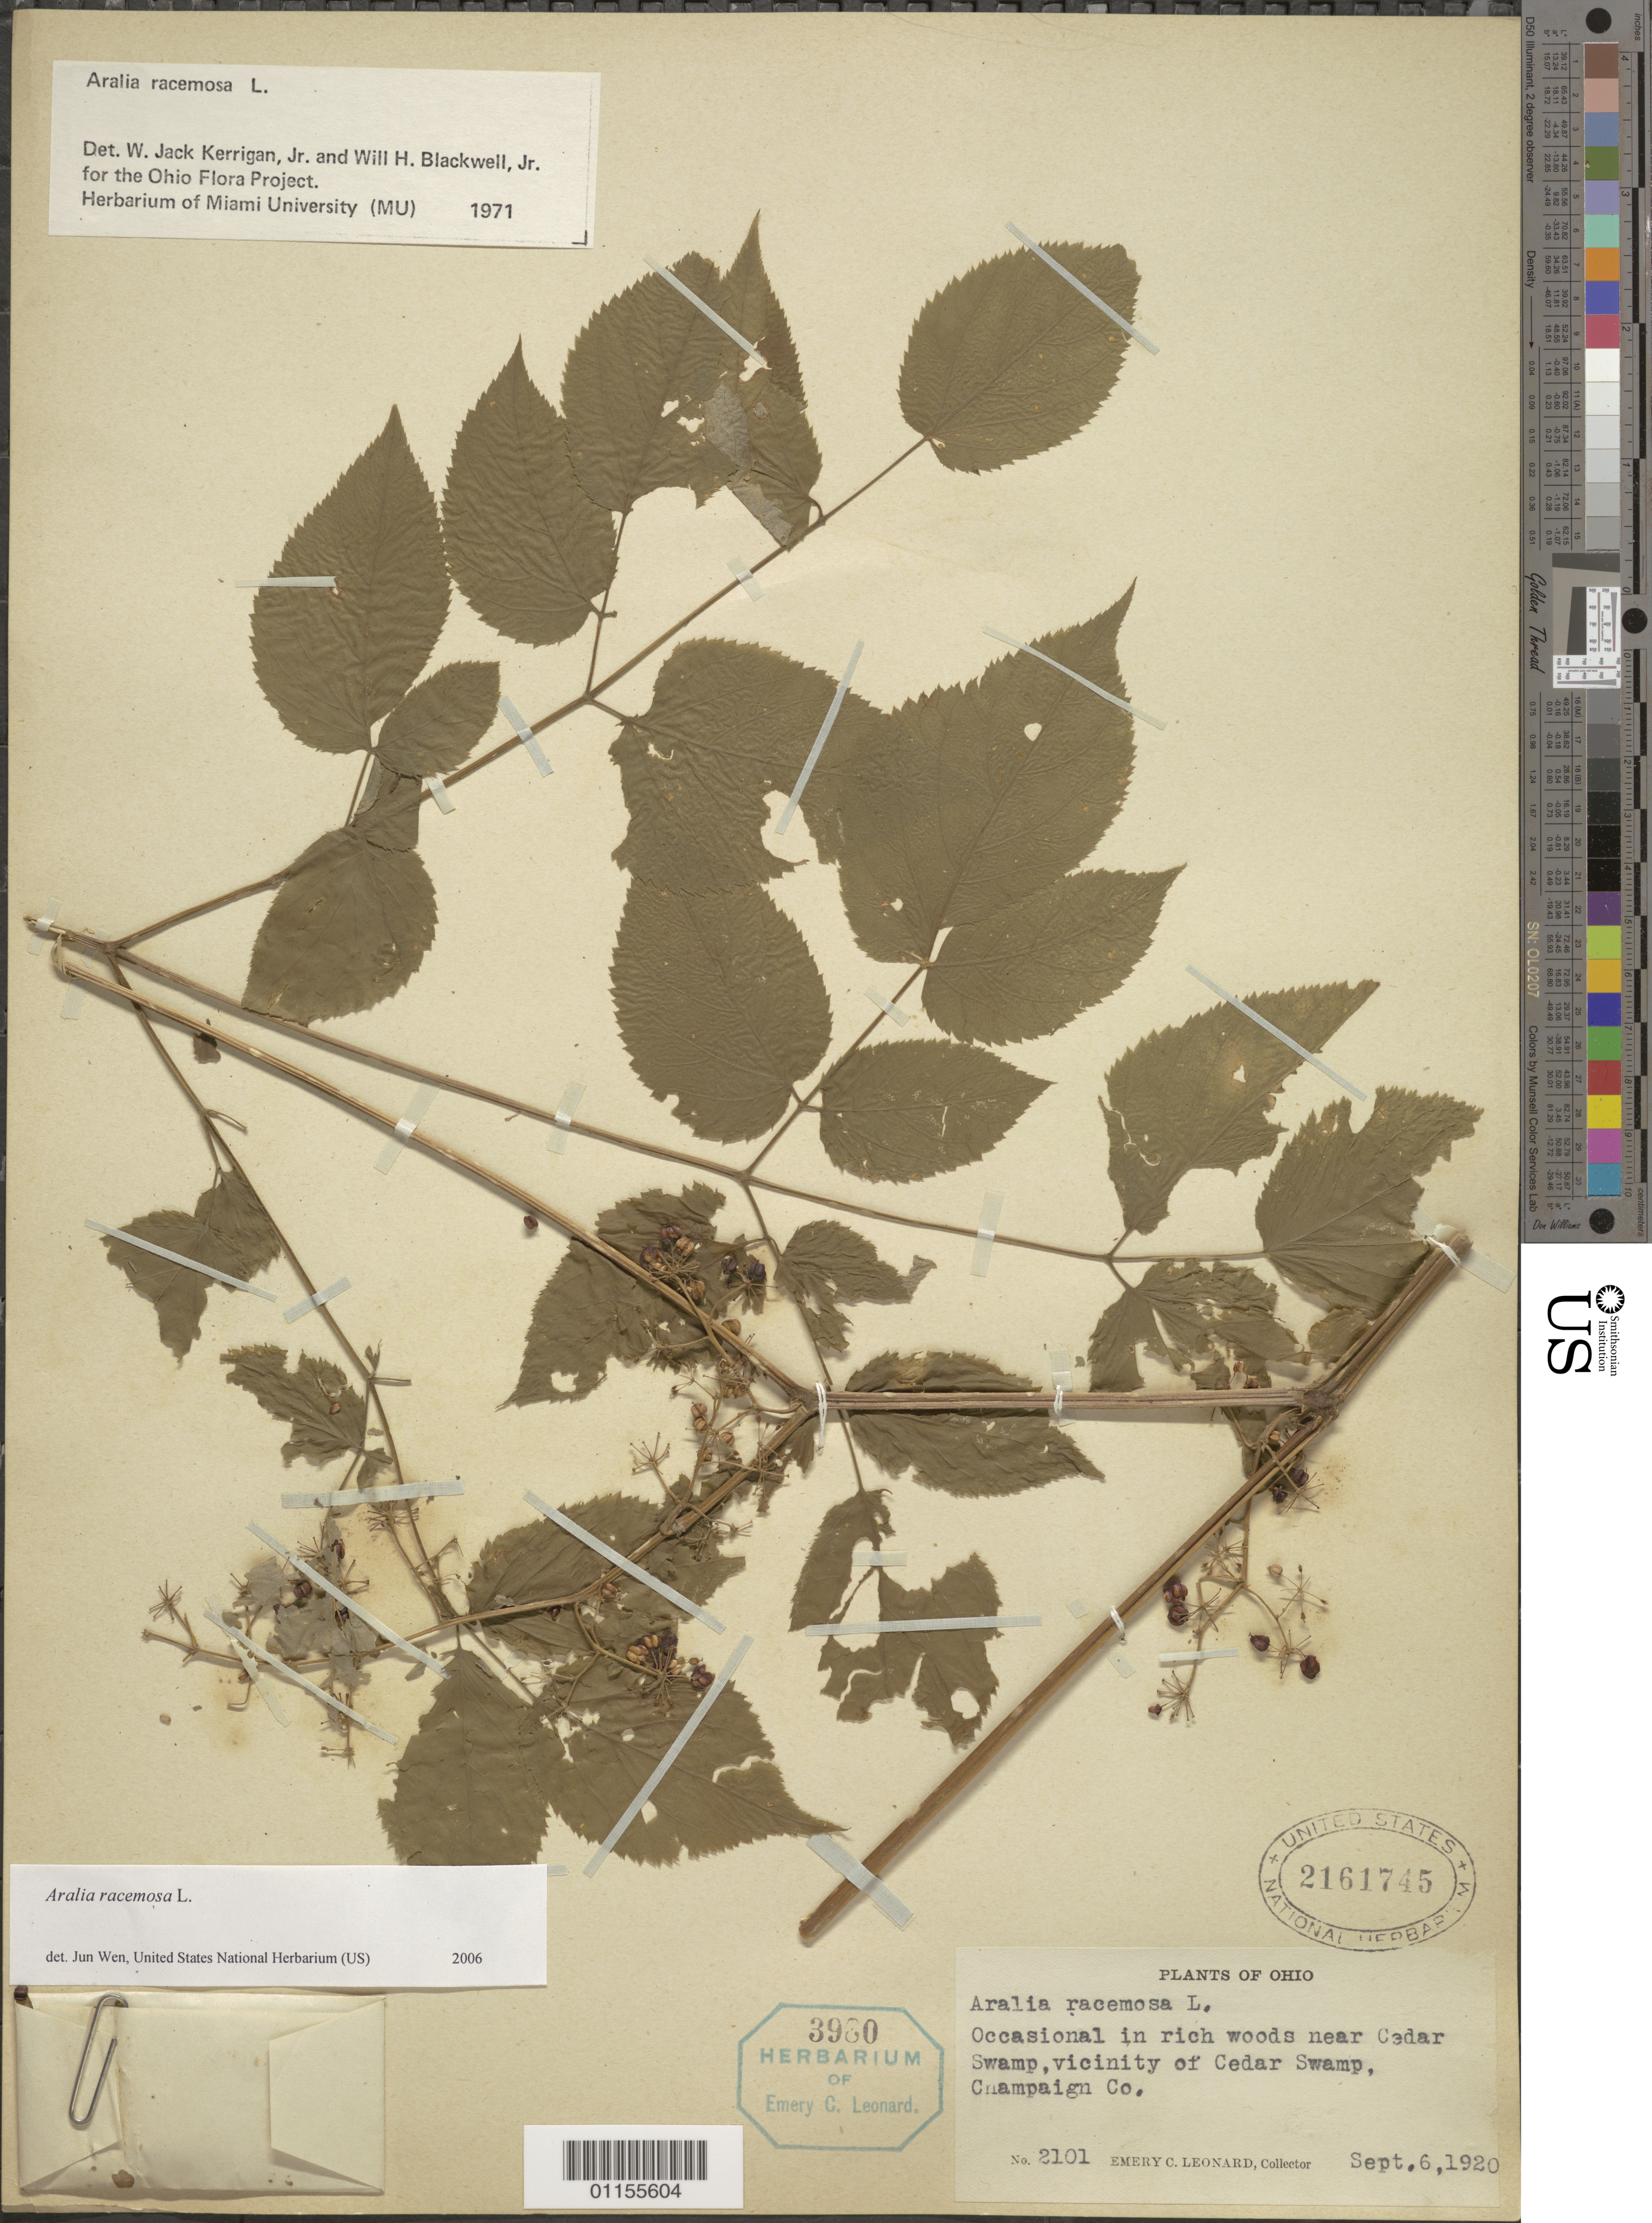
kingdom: Plantae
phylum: Tracheophyta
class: Magnoliopsida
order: Apiales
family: Araliaceae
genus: Aralia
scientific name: Aralia racemosa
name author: L.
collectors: E. C. Leonard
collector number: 2101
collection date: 1920-09-06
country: United States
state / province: Ohio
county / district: Champaign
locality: Vicinity of Cedar Swamp.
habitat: Occasional in rich woods.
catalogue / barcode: US 2161745